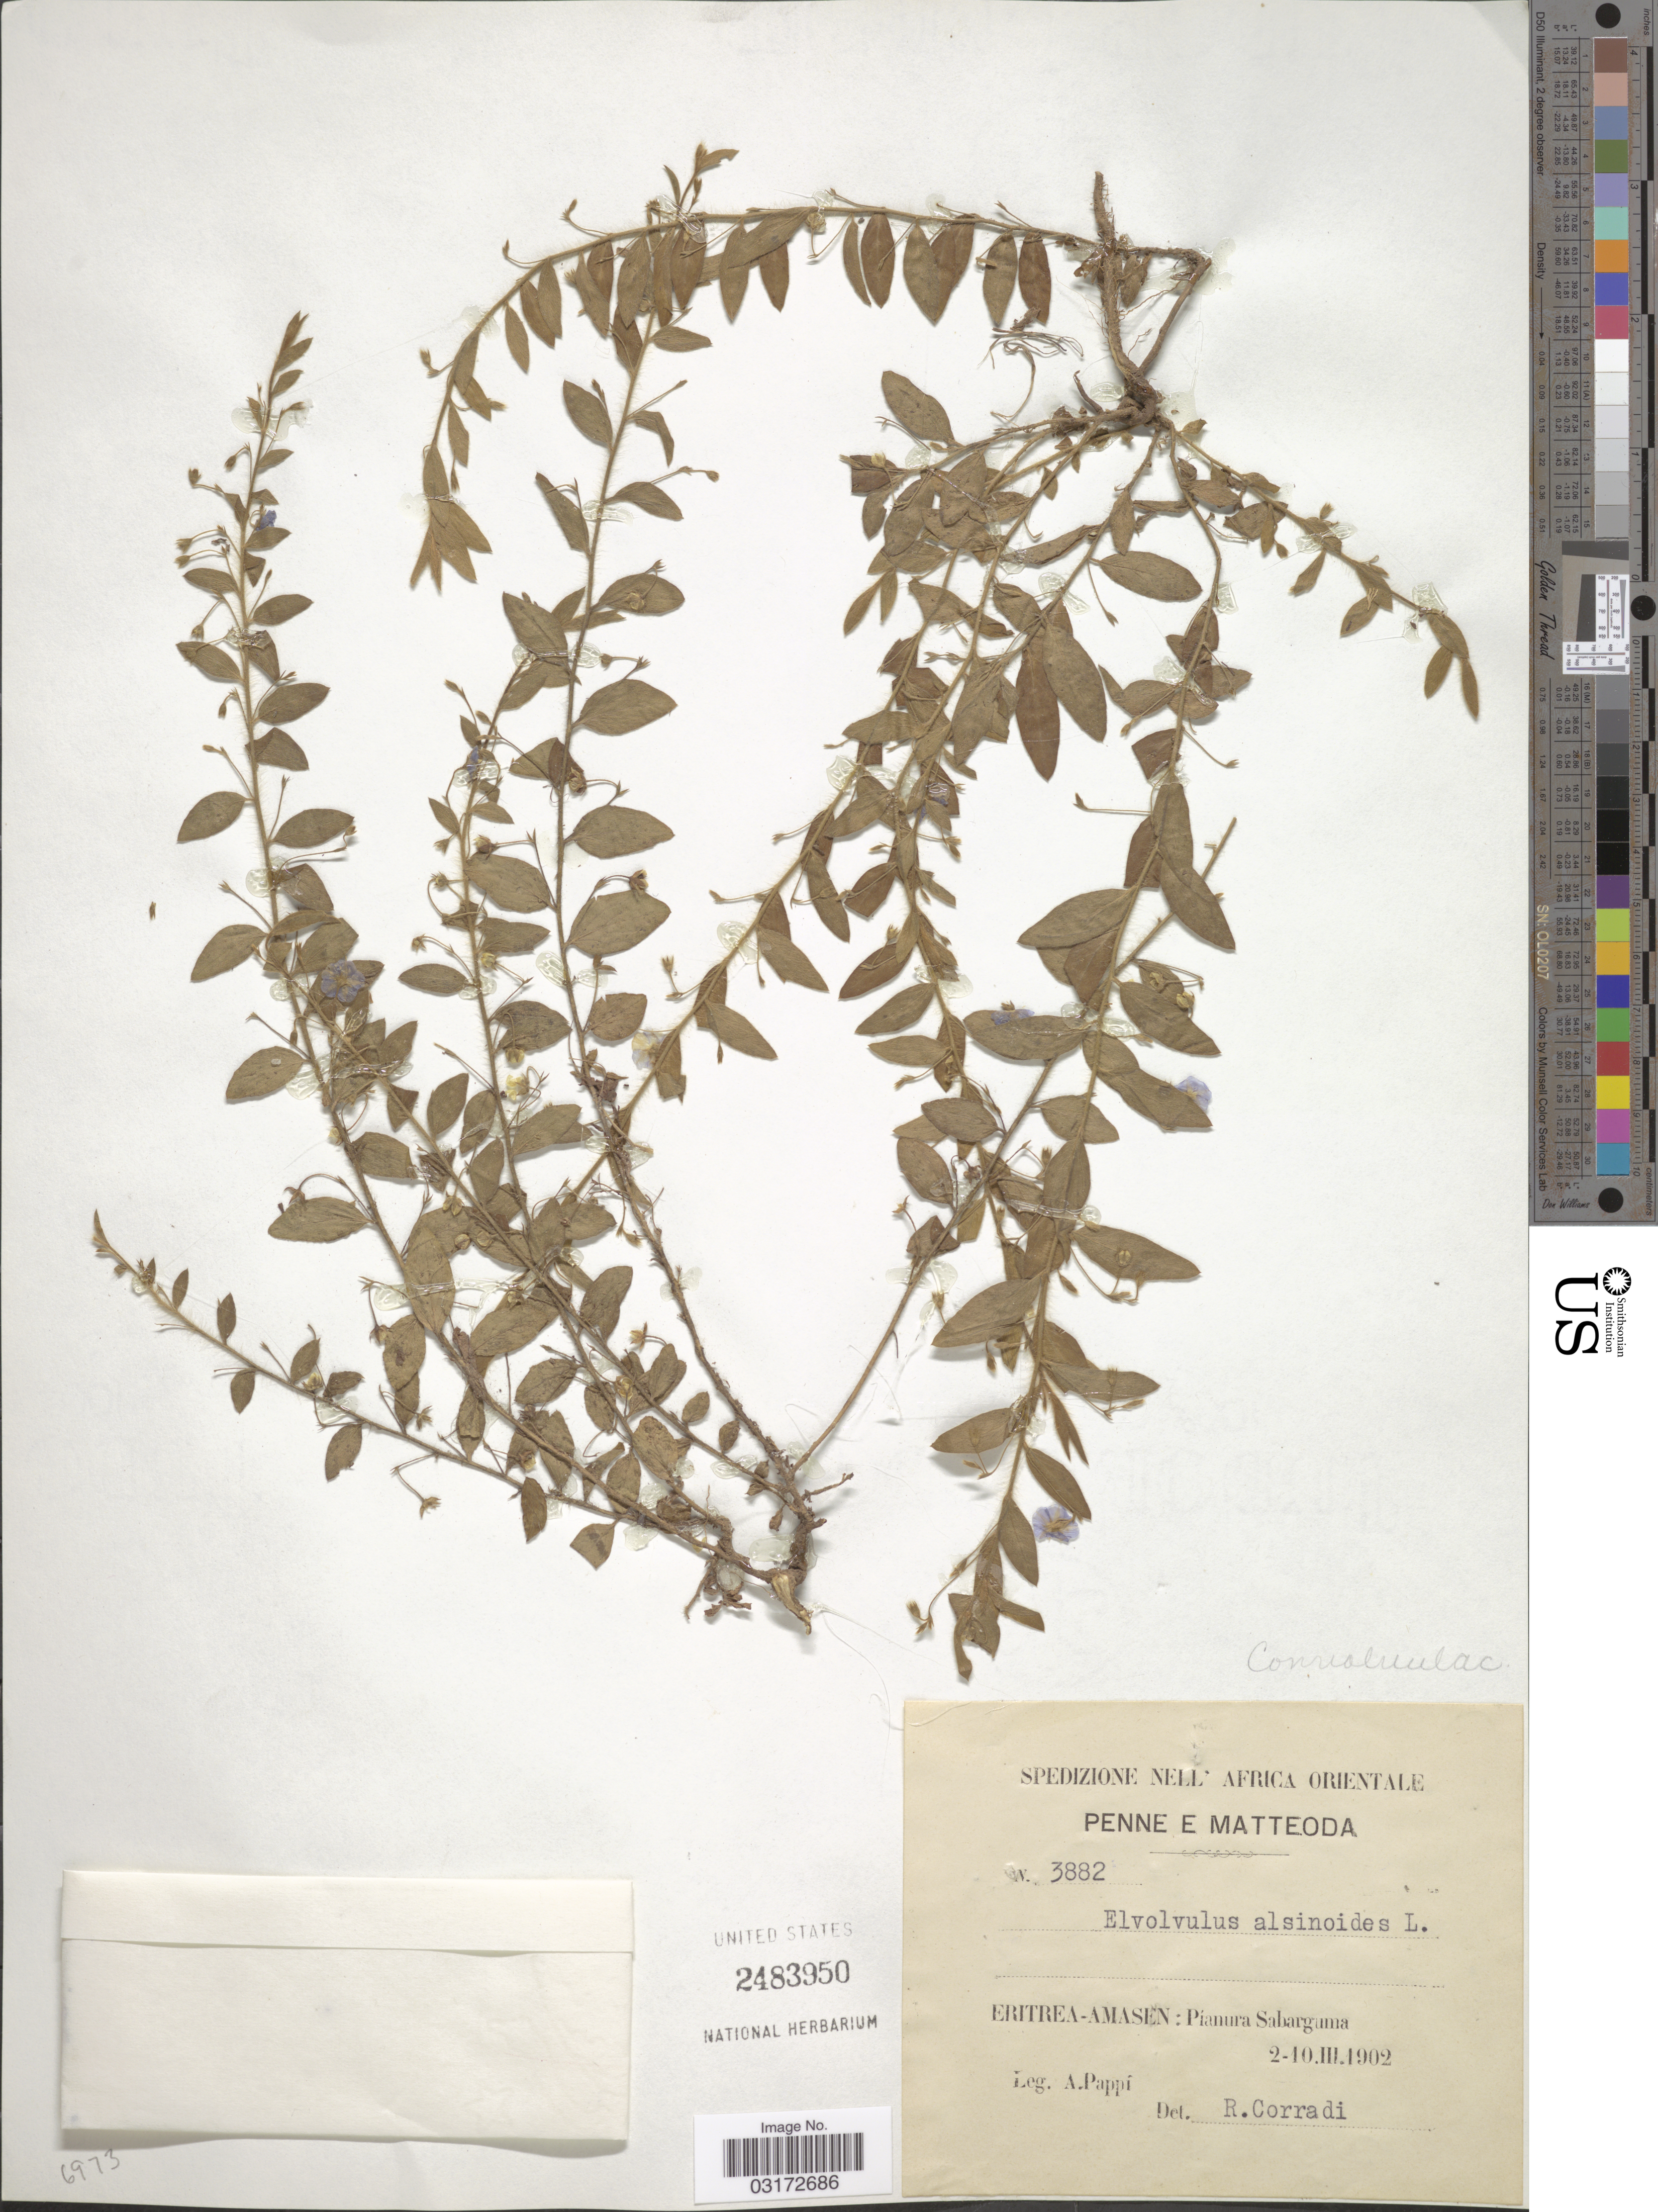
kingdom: Plantae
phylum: Tracheophyta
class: Magnoliopsida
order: Solanales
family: Convolvulaceae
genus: Evolvulus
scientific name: Evolvulus alsinoides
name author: (L.) L.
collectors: A. Pappi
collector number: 3882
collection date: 1902-03-02/1902-03-10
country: Eritrea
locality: Eritrea-Amasen: Pianura Sabarguma.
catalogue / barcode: US 2483950